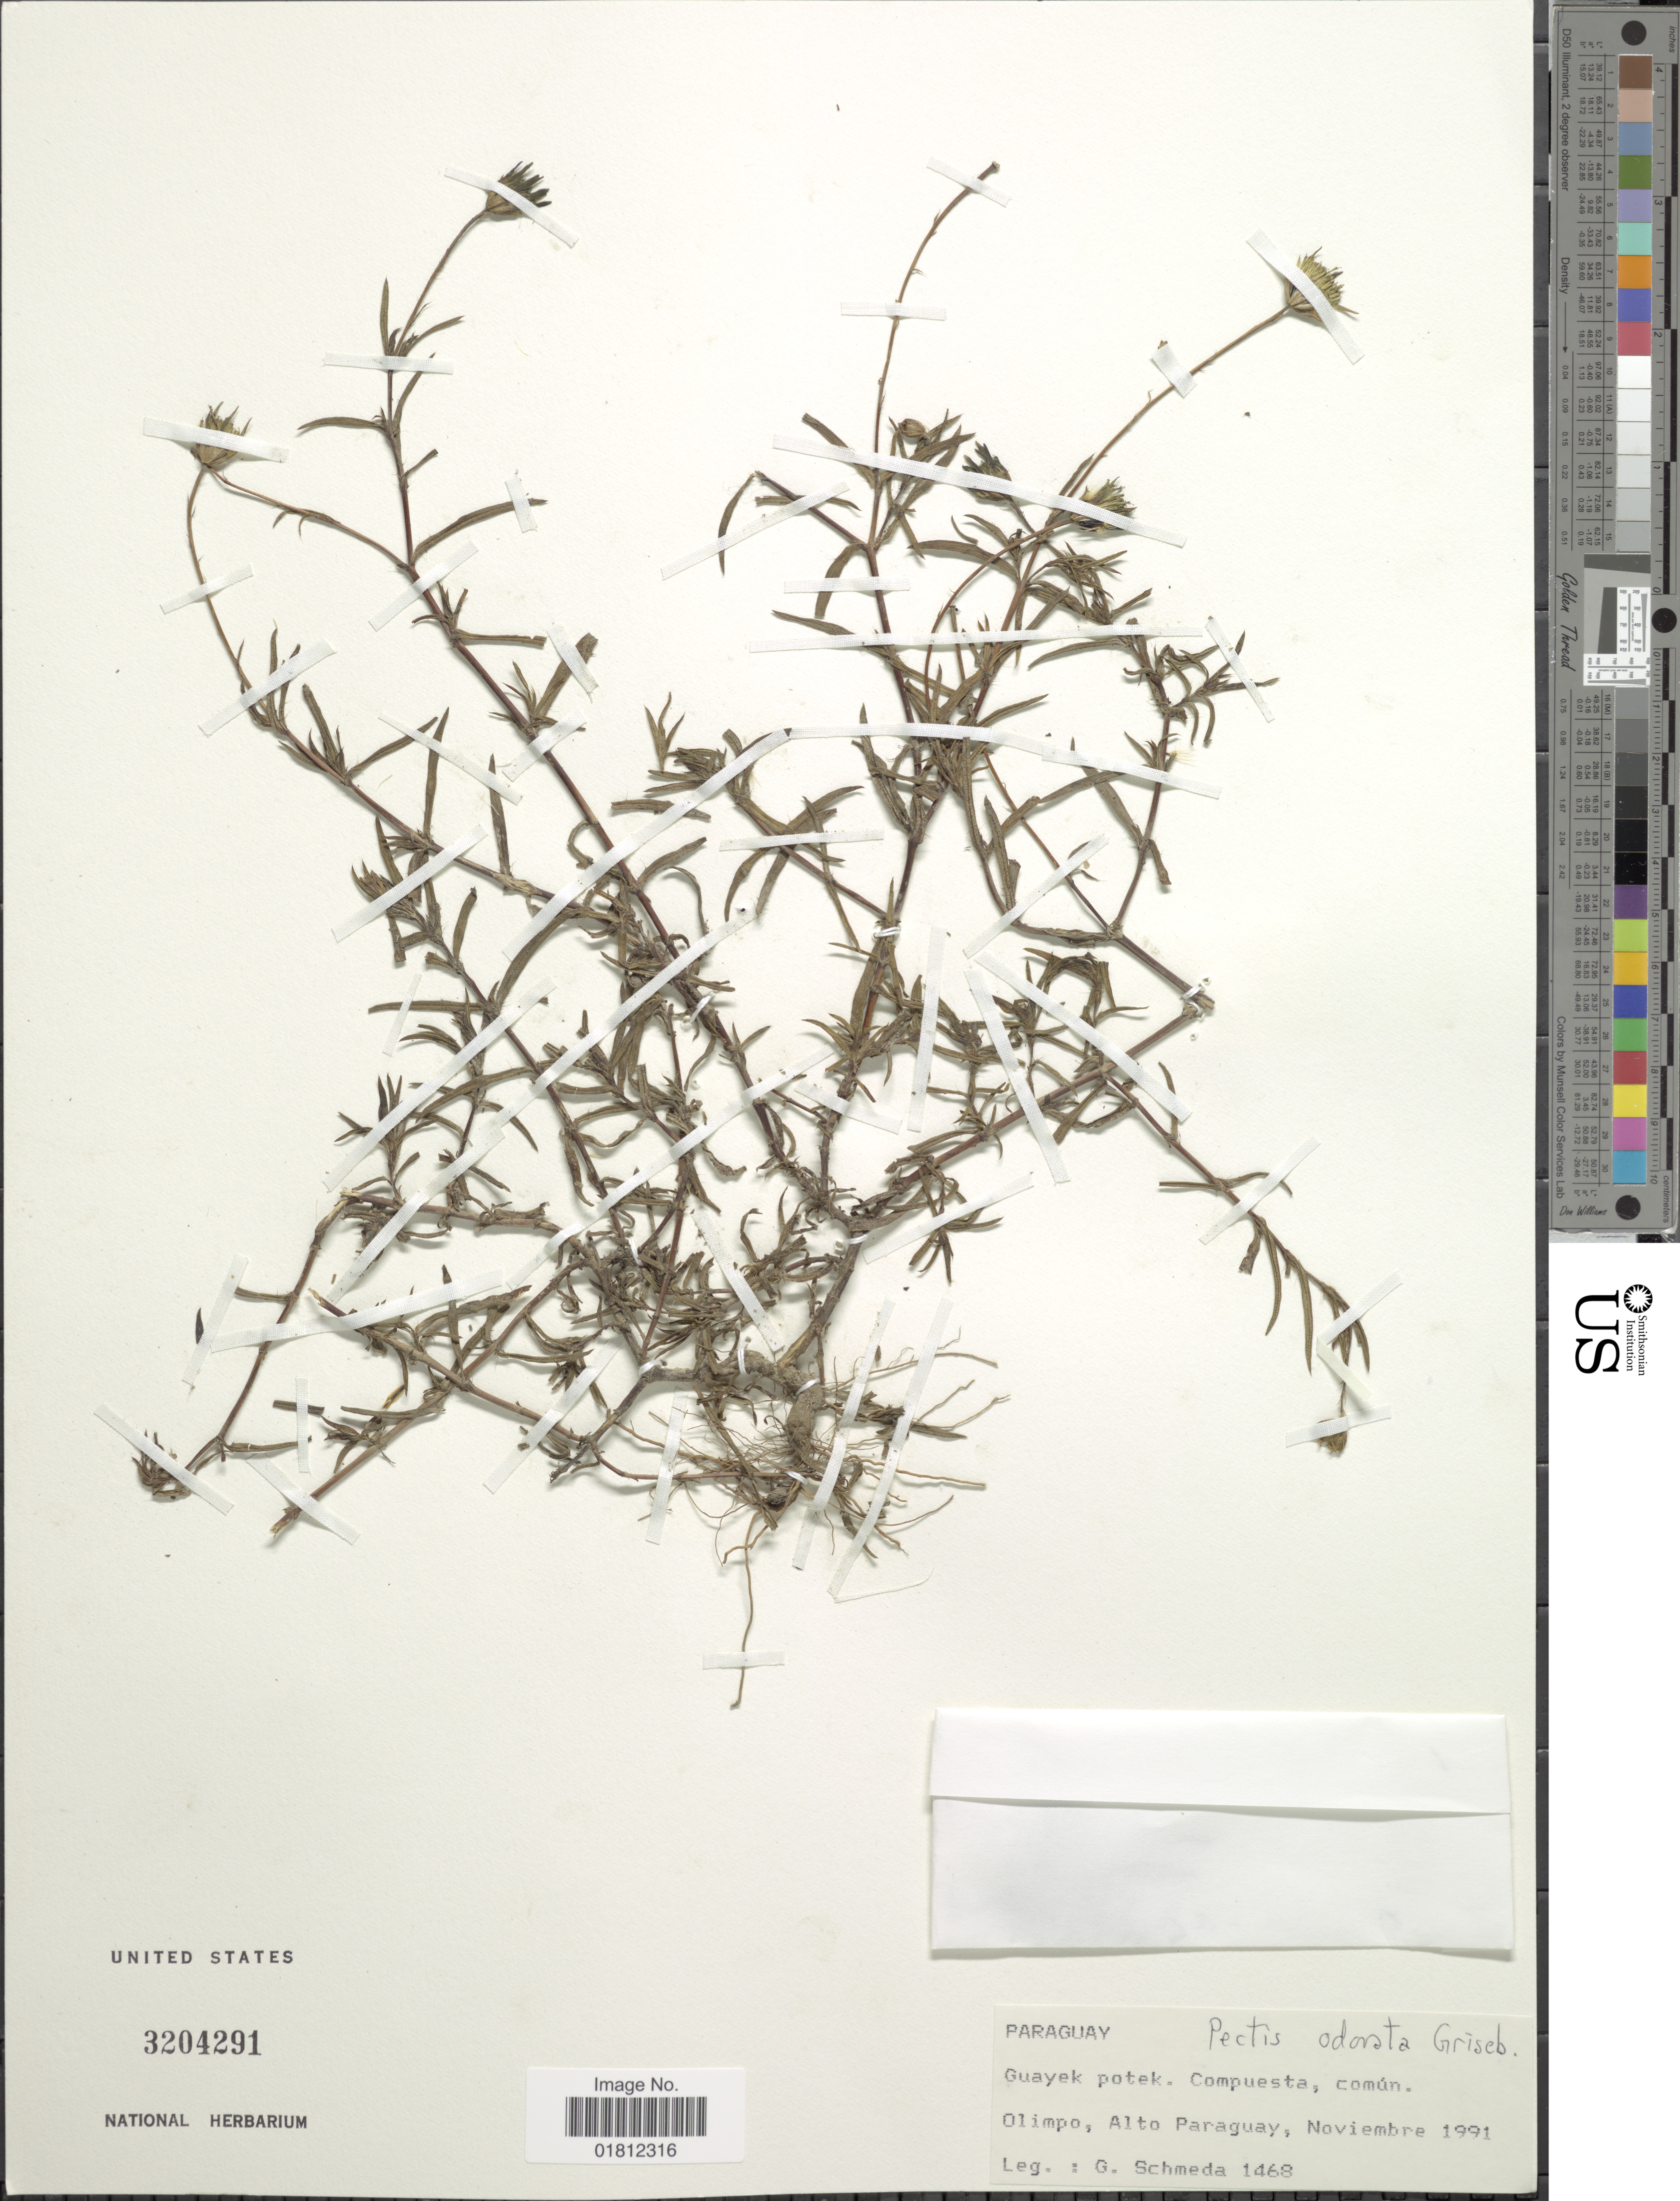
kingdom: Plantae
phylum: Tracheophyta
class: Magnoliopsida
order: Asterales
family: Asteraceae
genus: Pectis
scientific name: Pectis odorata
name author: Griseb.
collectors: G. Schmeda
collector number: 1468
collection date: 1991-11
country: Paraguay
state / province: Alto Paraguay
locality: Olimpo, Alto Paraguay,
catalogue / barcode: US 3204291